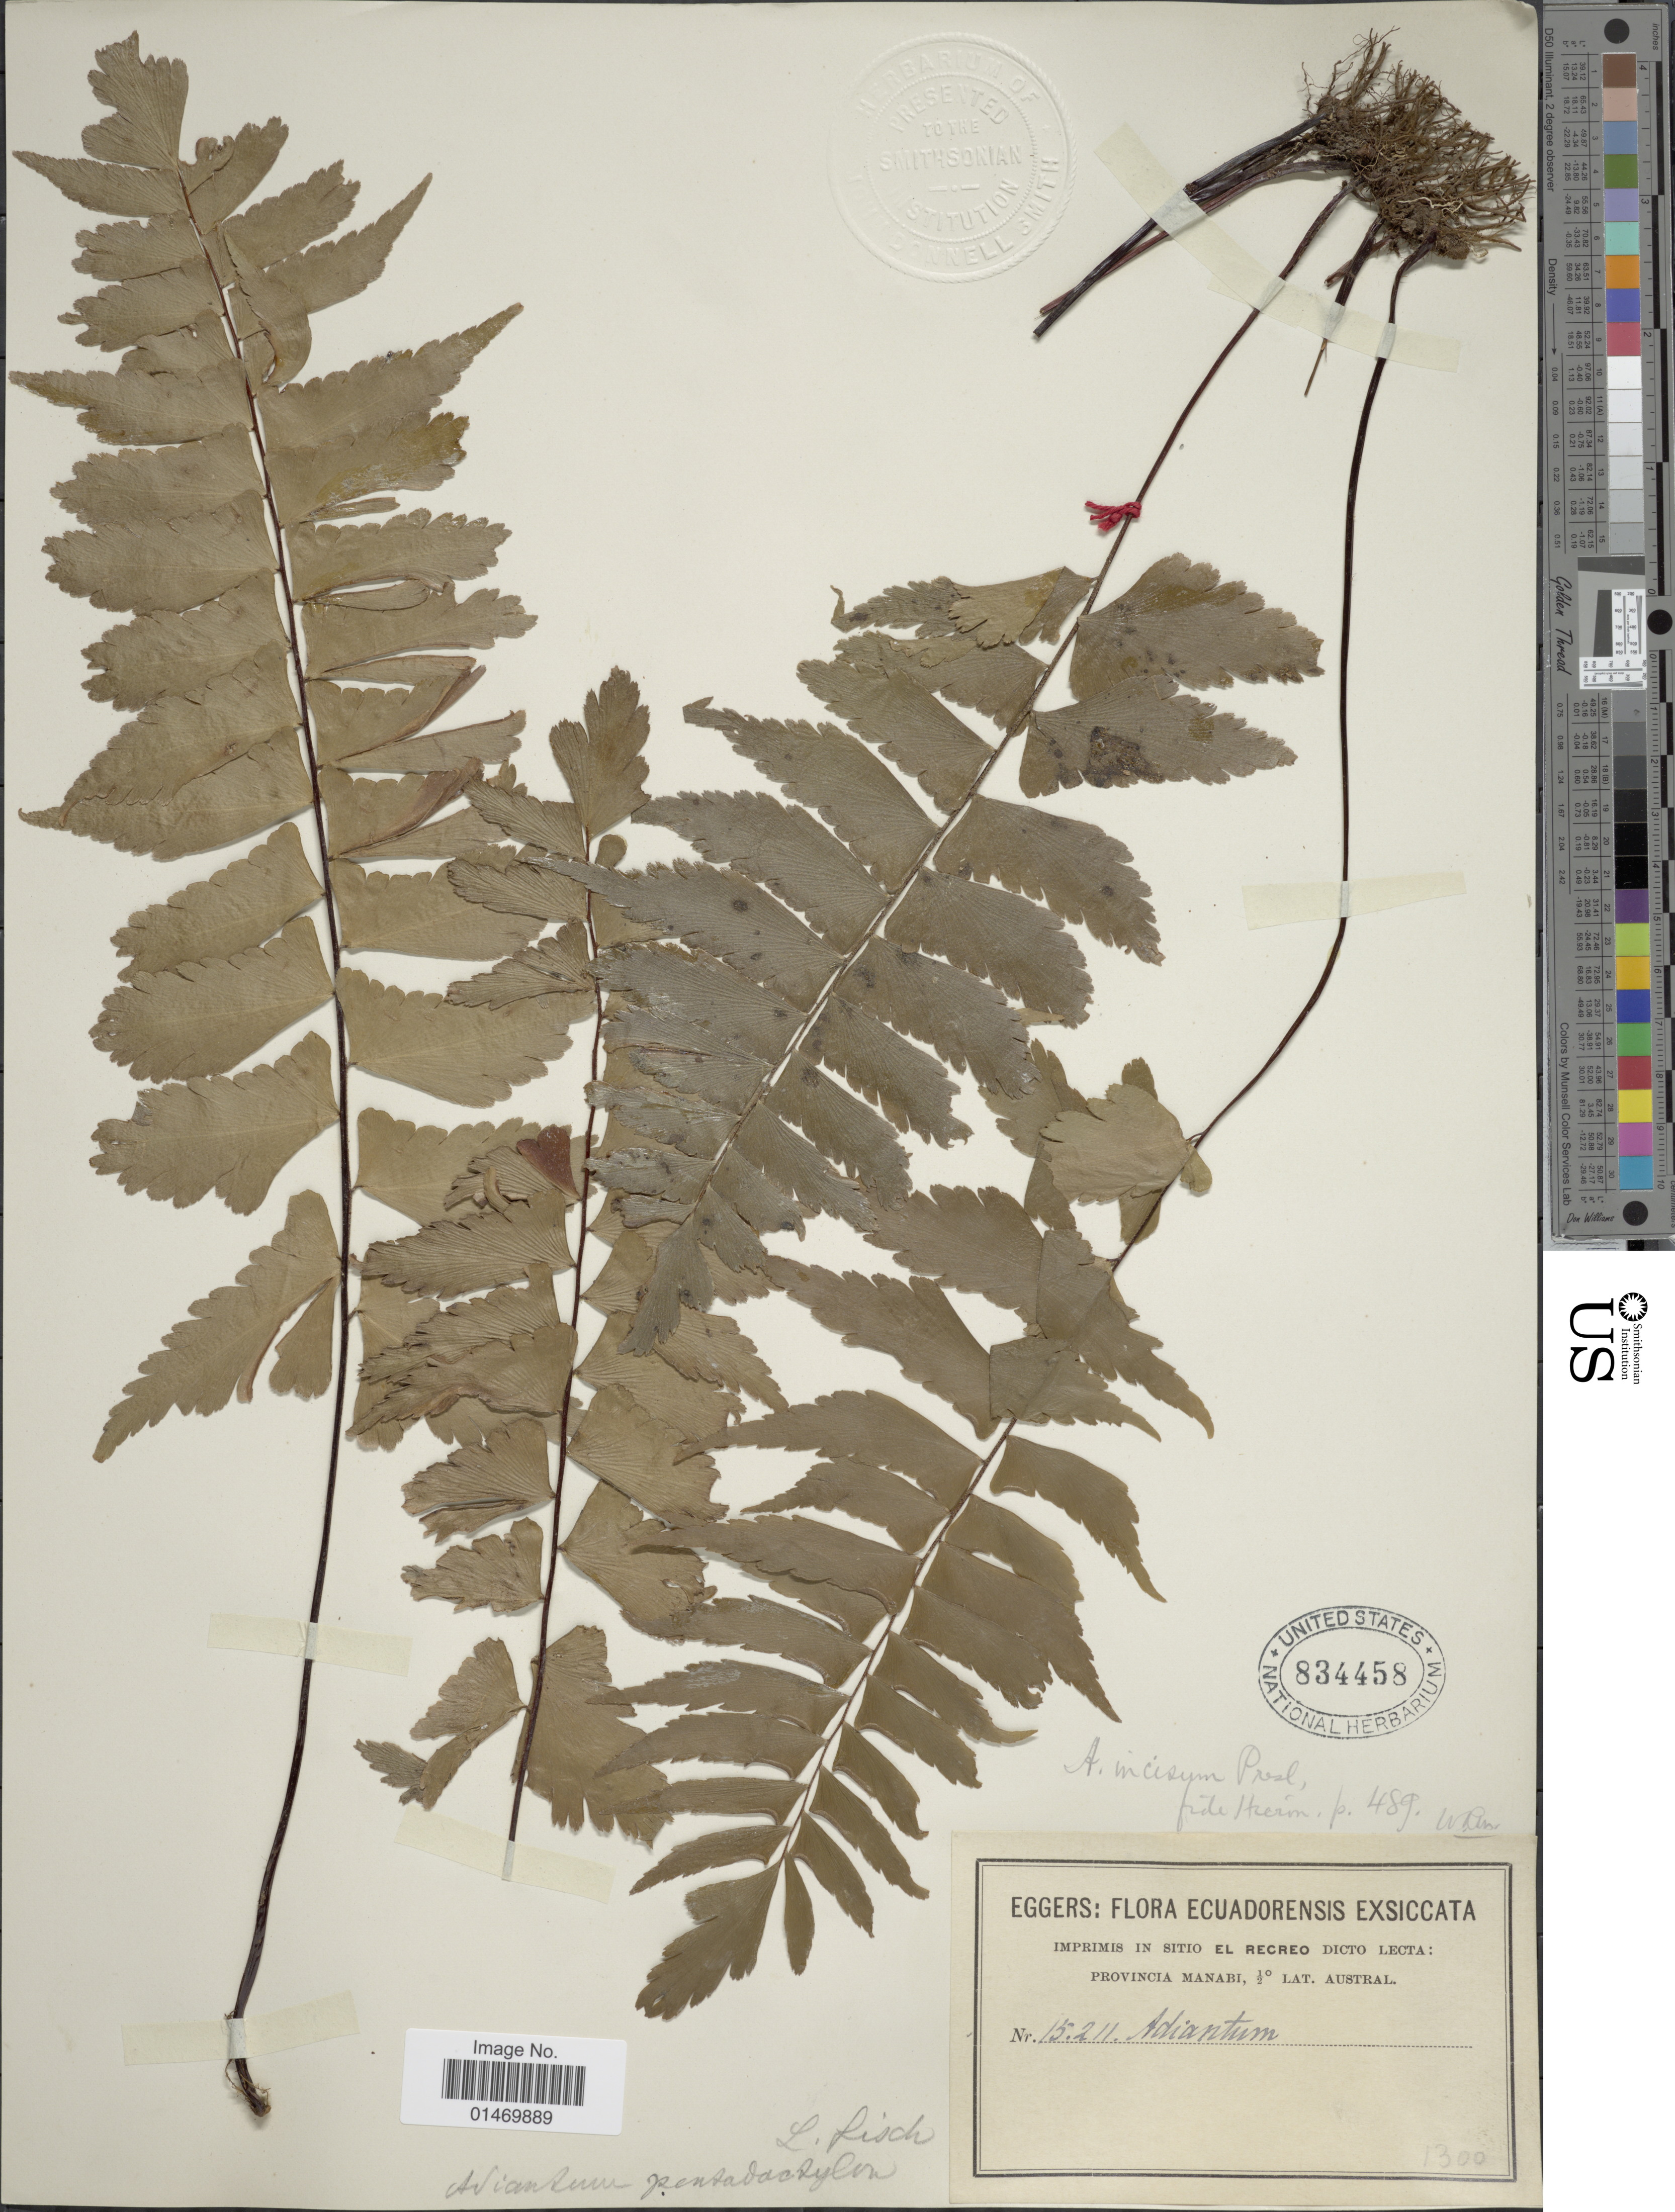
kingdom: Plantae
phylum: Tracheophyta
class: Polypodiopsida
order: Polypodiales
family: Pteridaceae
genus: Adiantum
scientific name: Adiantum alarconianum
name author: Gaudich.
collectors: -. Eggers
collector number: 15211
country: Ecuador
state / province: Manabí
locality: Ecuador Imprimis in sito El Recreo ditco lecta.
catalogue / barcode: US 834458